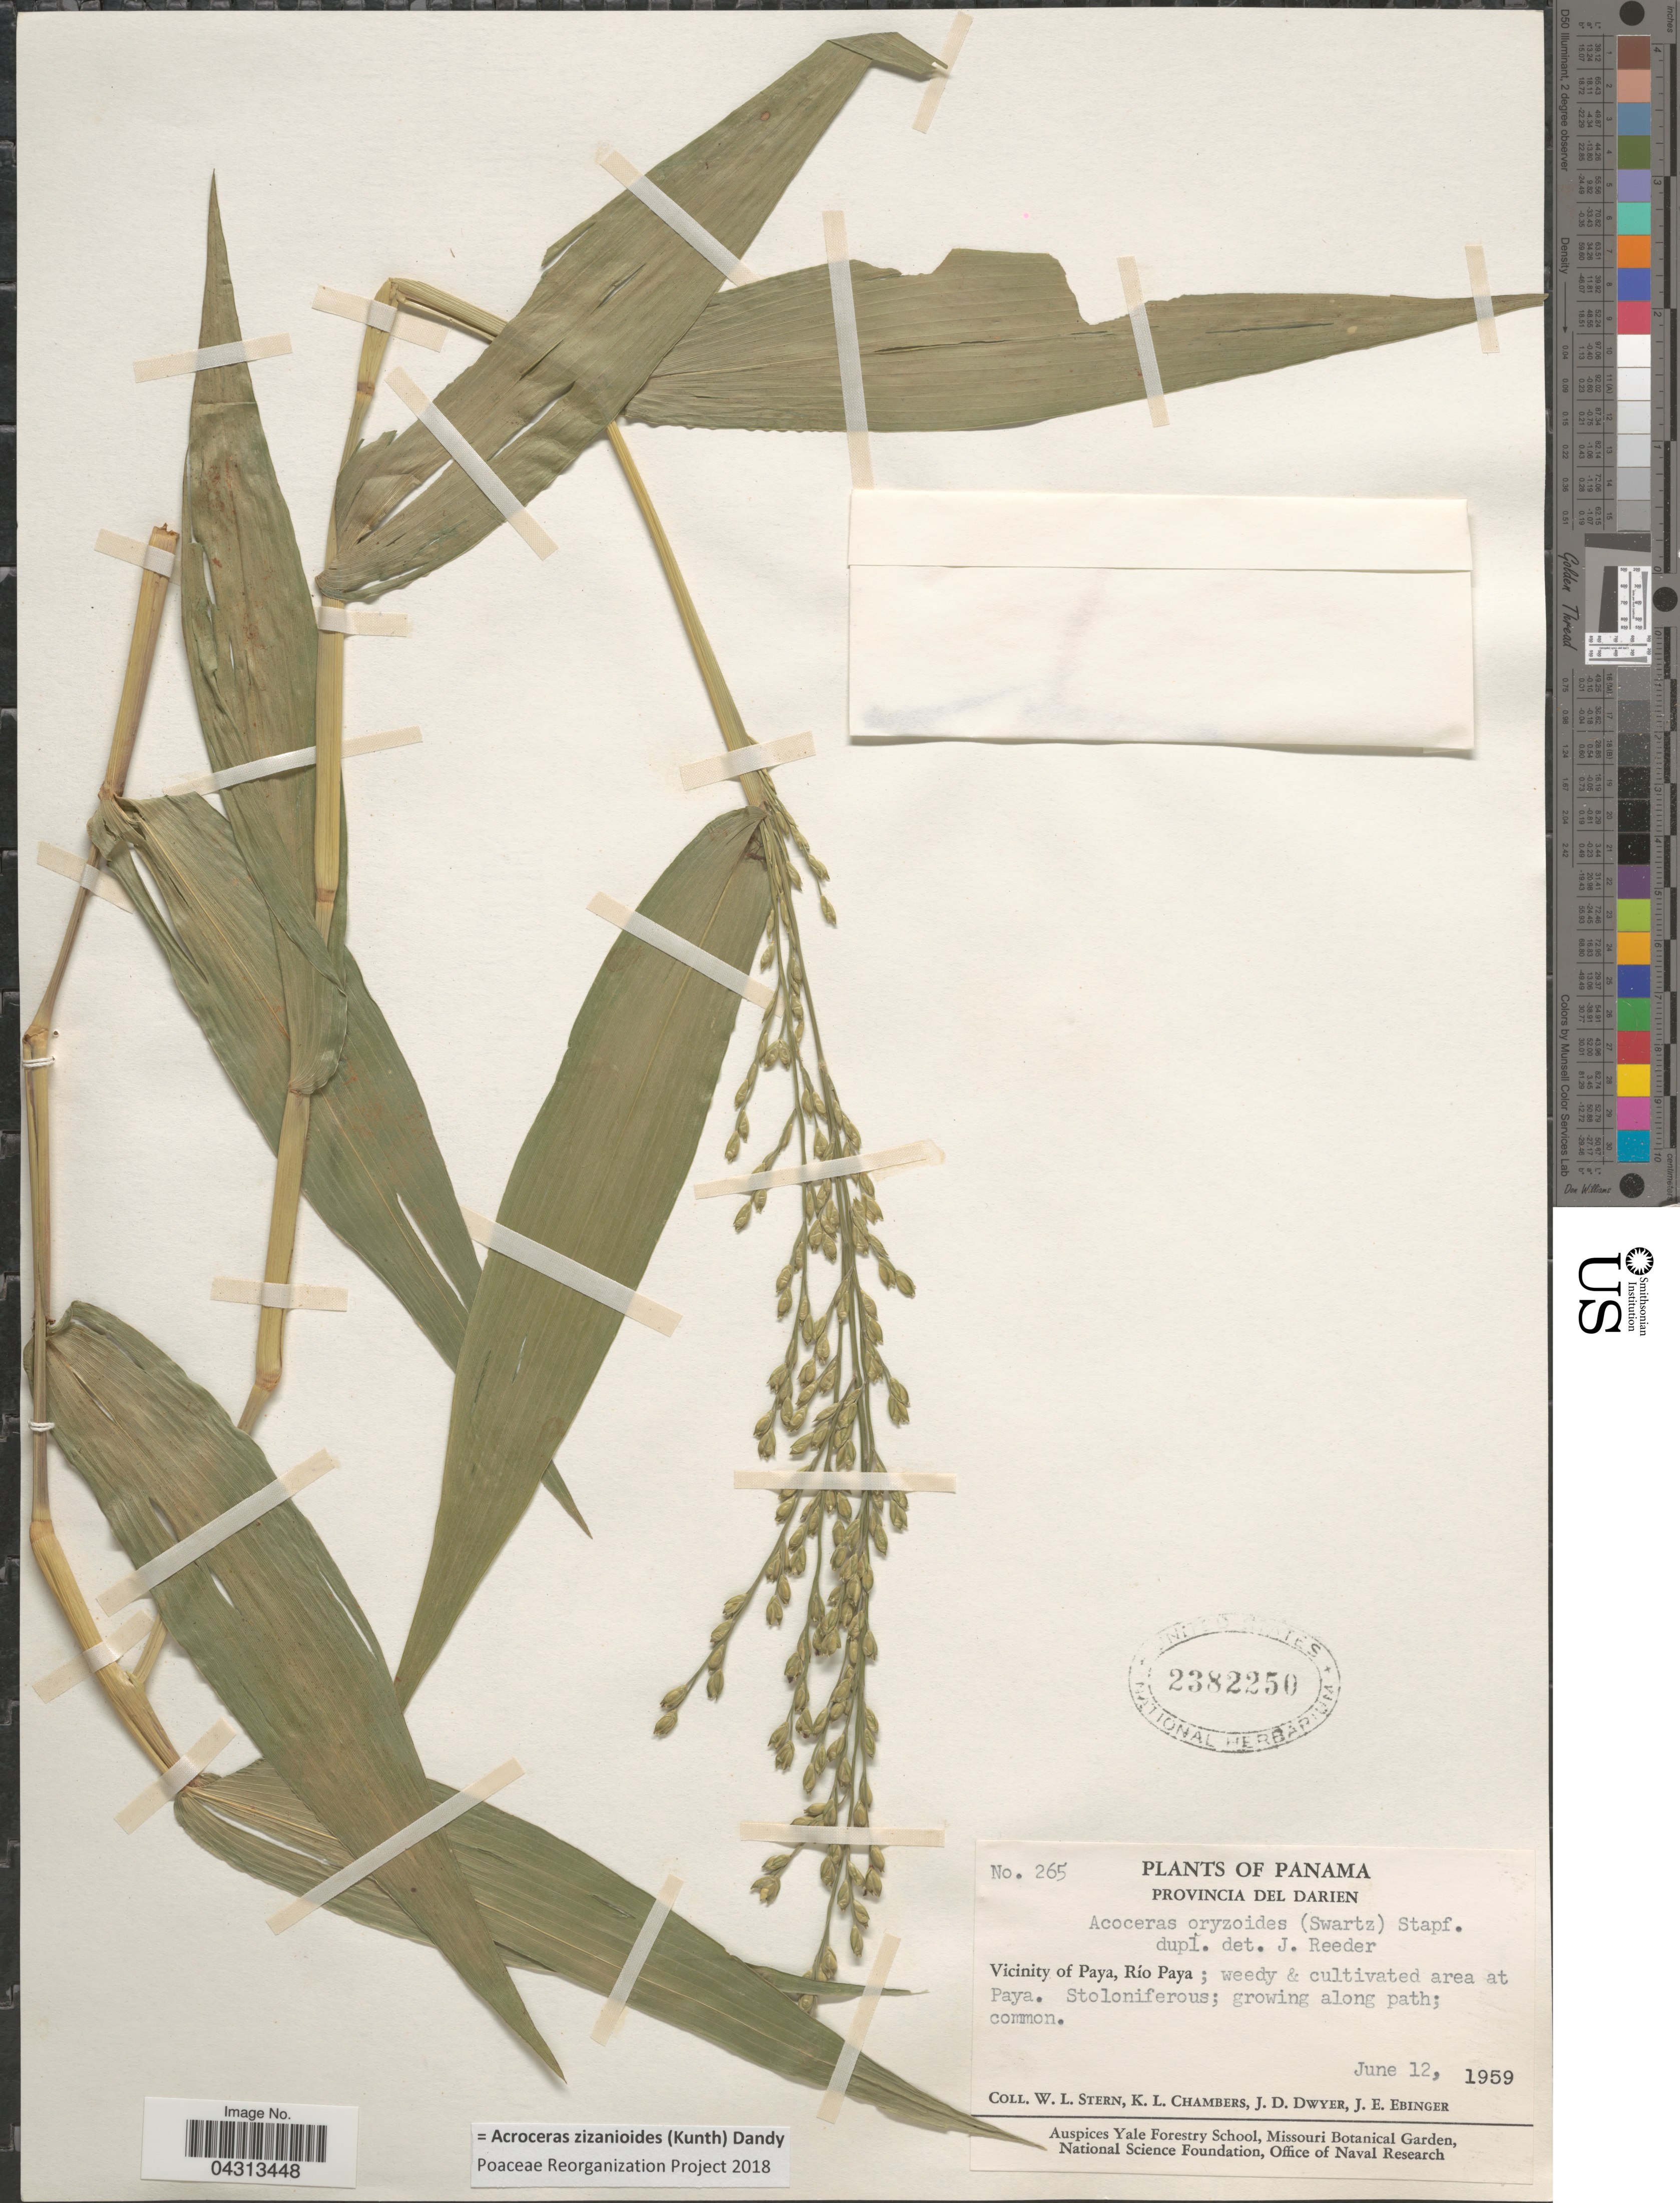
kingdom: Plantae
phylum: Tracheophyta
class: Liliopsida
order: Poales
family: Poaceae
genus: Acroceras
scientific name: Acroceras zizanioides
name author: (Kunth) Dandy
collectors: W. L. Stern, K. Chambers, J. D. Dwyer & J. Ebinger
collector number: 265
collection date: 1959-06-12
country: Panama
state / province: Darien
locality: Provincia del Darien. Vicinity of Paya, Río Paya; weedy & cultivated area at Paya.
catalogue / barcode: US 2382250